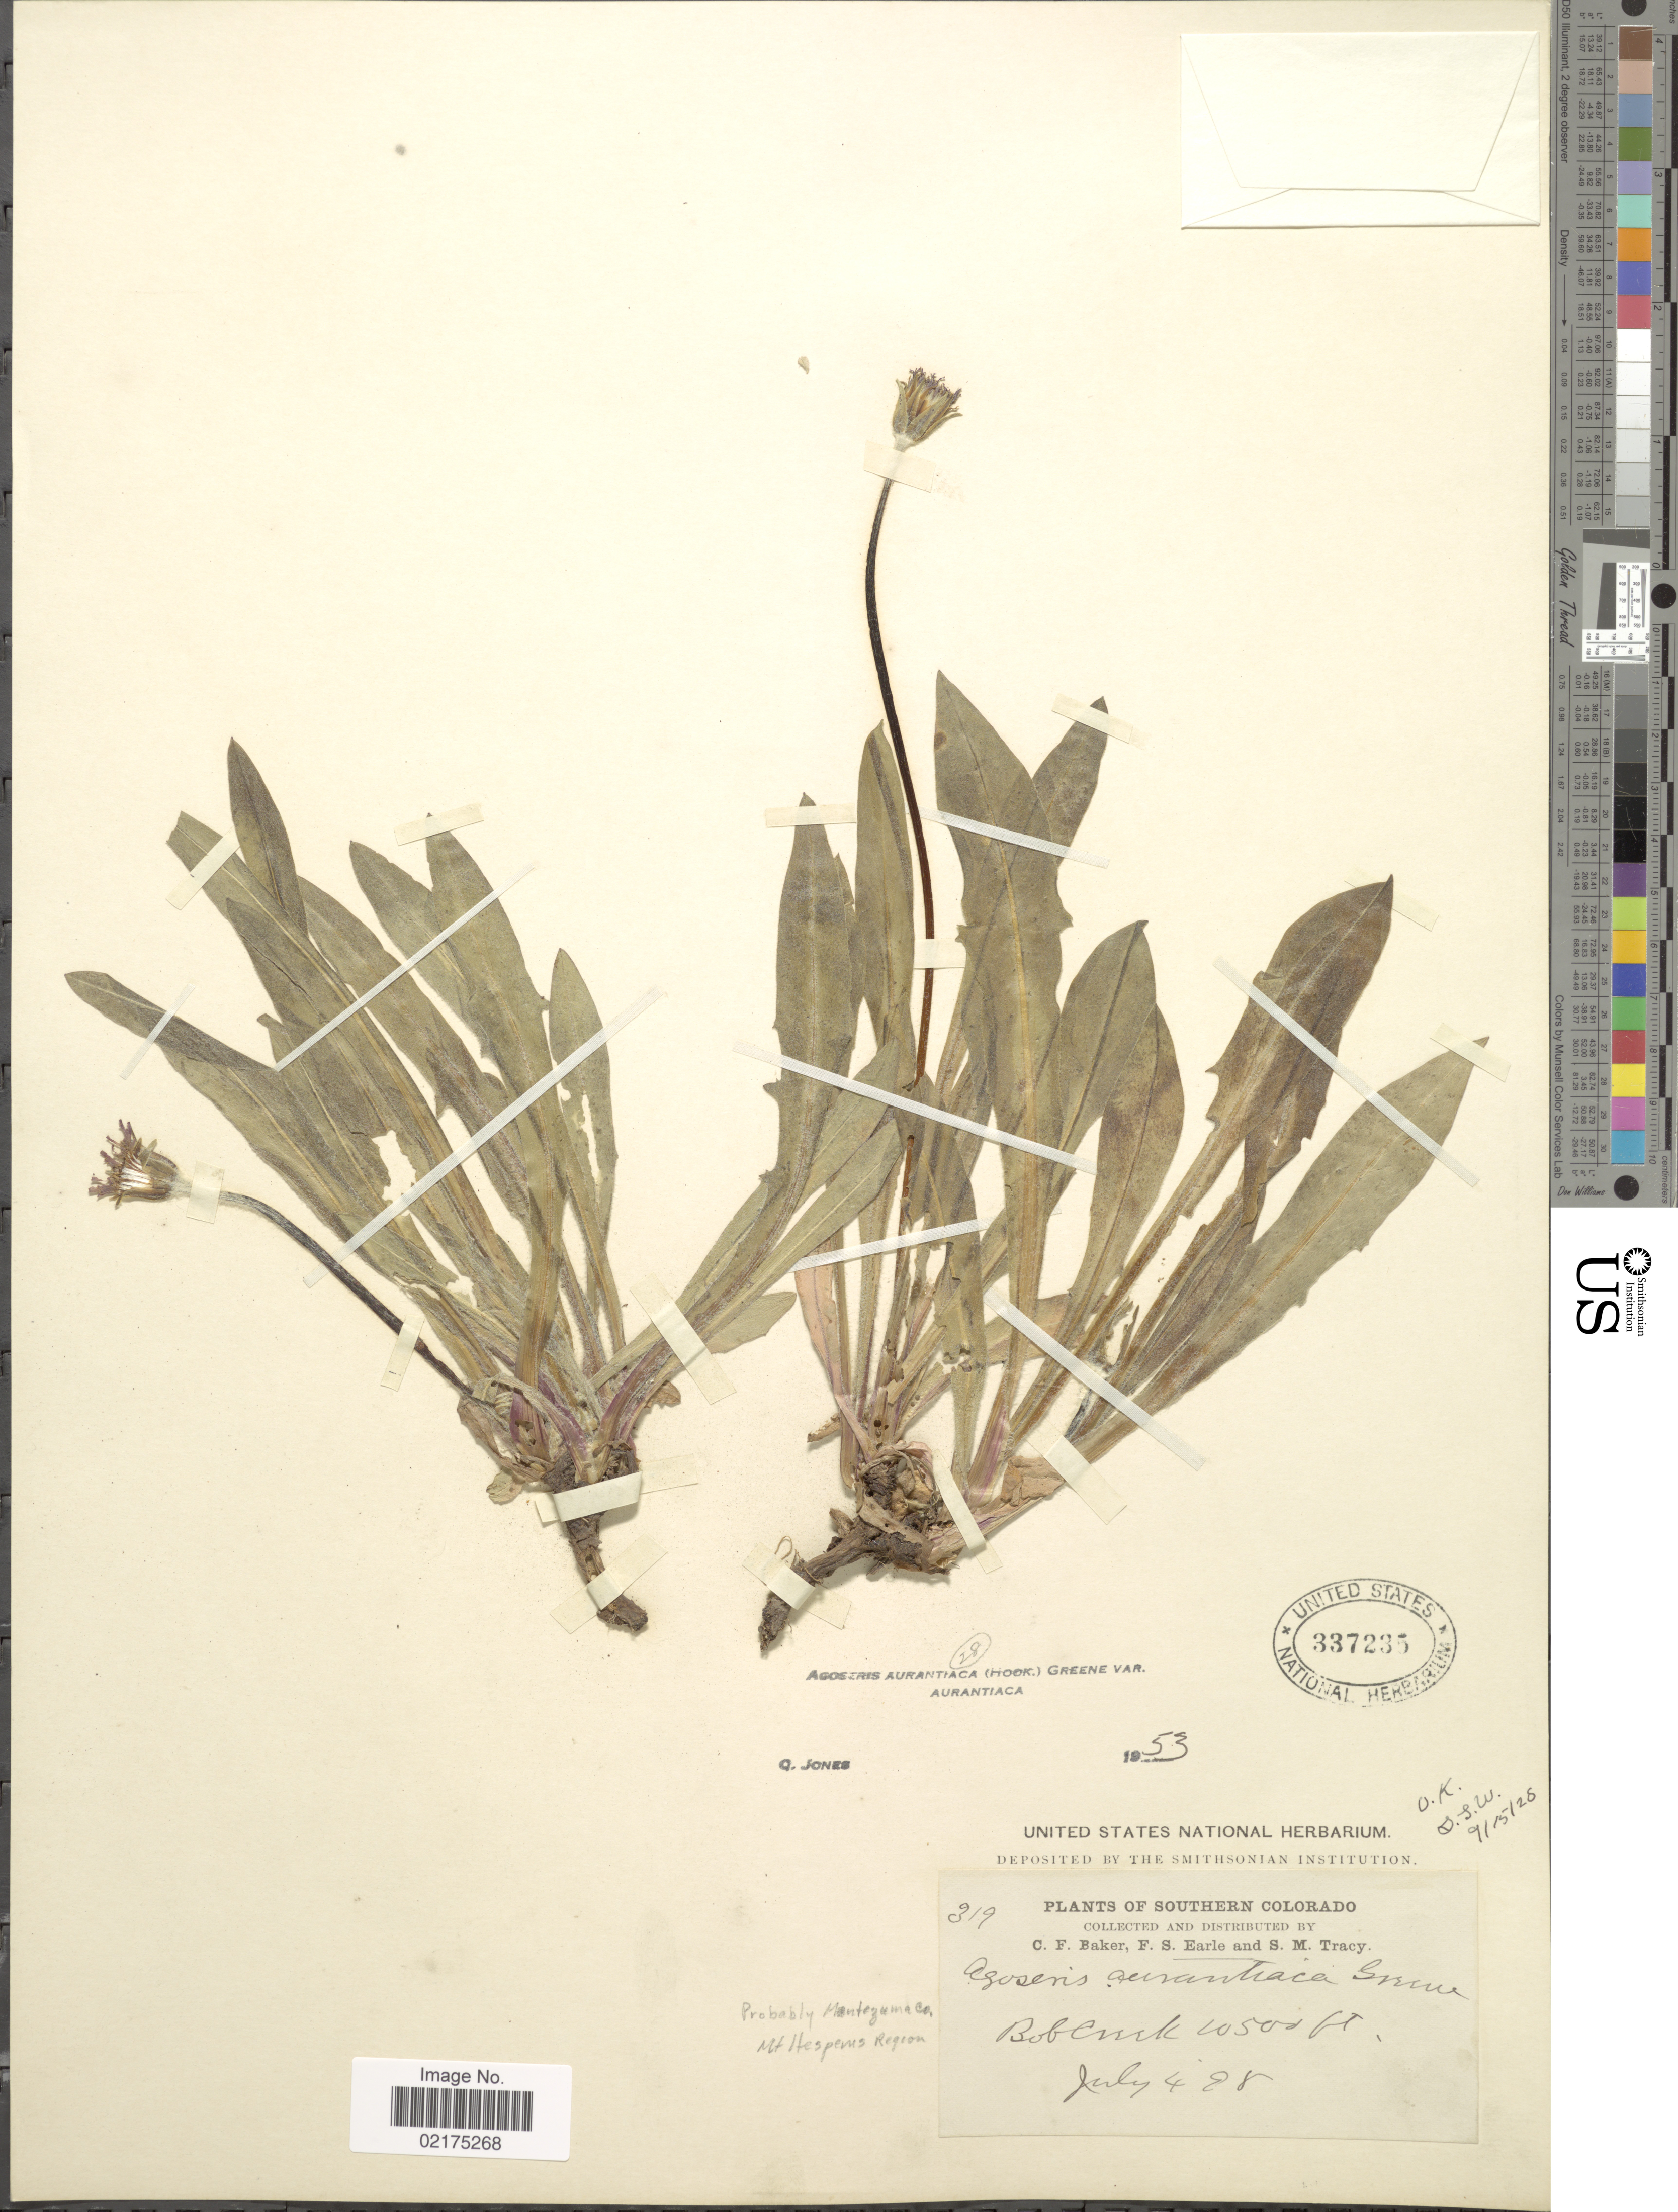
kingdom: Plantae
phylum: Tracheophyta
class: Magnoliopsida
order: Asterales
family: Asteraceae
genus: Agoseris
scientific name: Agoseris aurantiaca var. aurantiaca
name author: (Hook.) Greene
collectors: C. F. Baker, F. S. Earle & S. M. Tracy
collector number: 319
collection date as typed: Transcribed d/m/y: 4/7/28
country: United States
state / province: Colorado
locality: Southern Colorado, Bob Creek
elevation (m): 3200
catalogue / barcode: US 337235